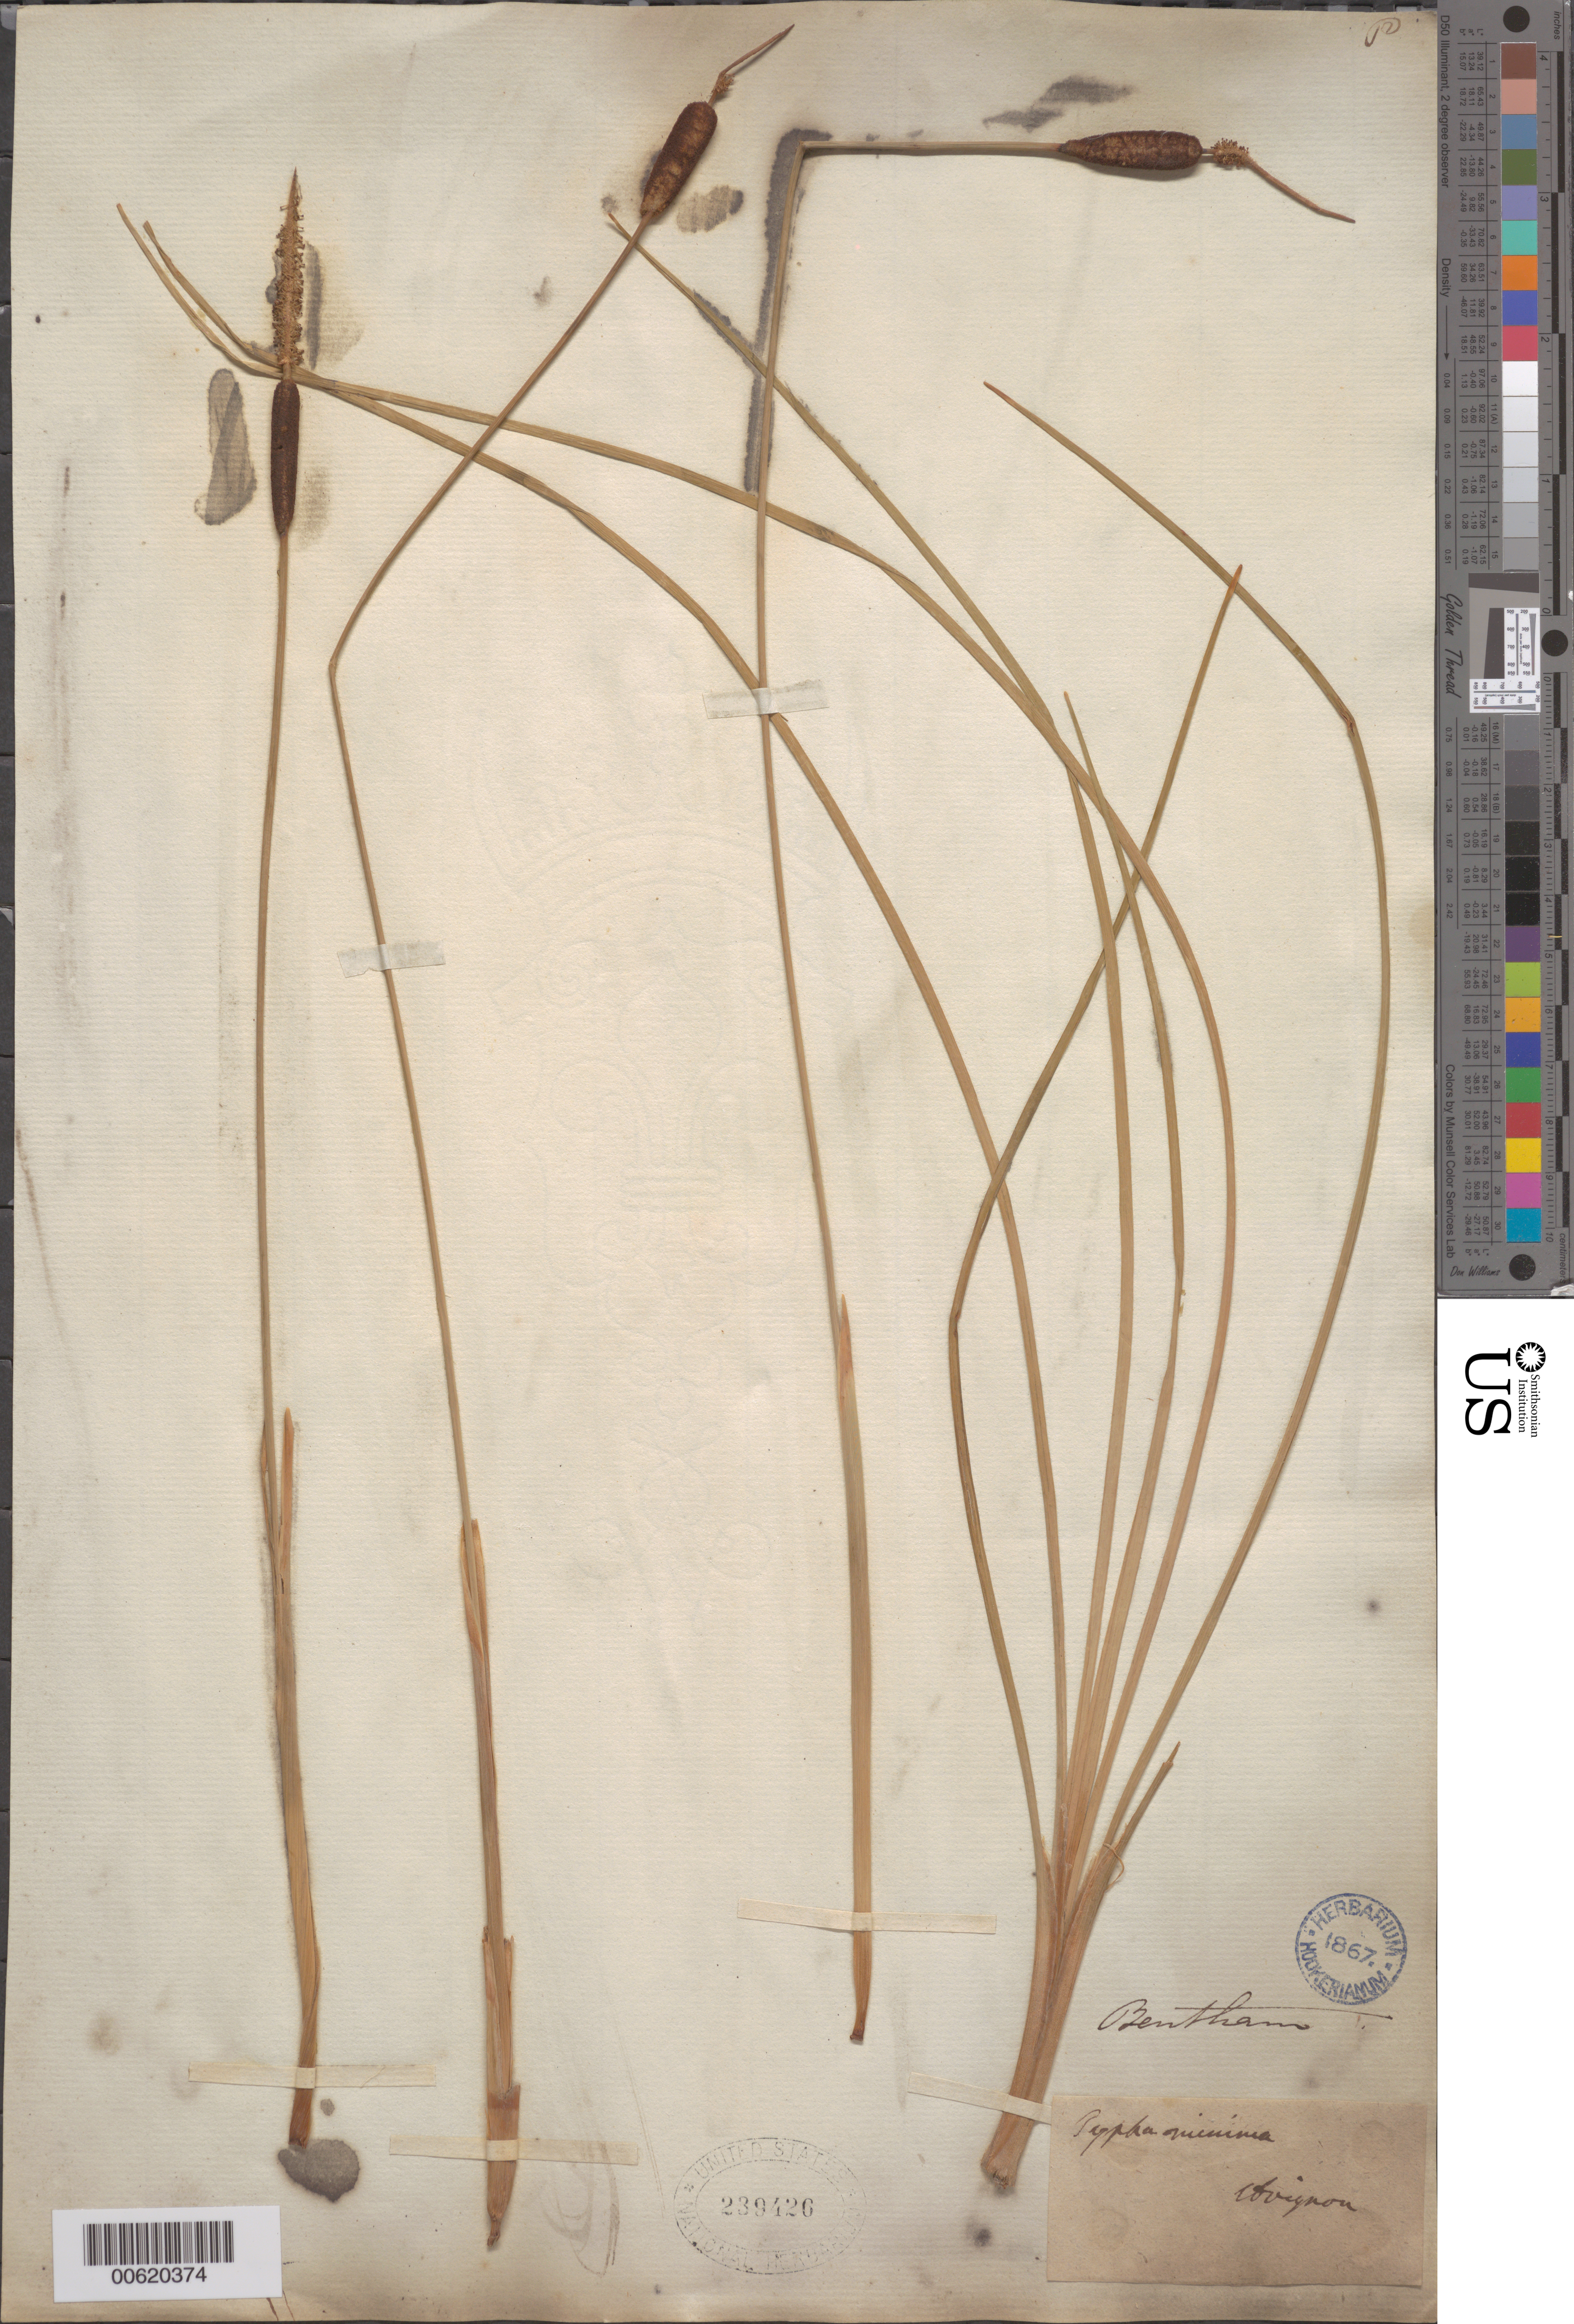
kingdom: Plantae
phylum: Tracheophyta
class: Liliopsida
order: Poales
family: Typhaceae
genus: Typha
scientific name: Typha minima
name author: Funck ex Hoppe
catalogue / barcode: US 239426